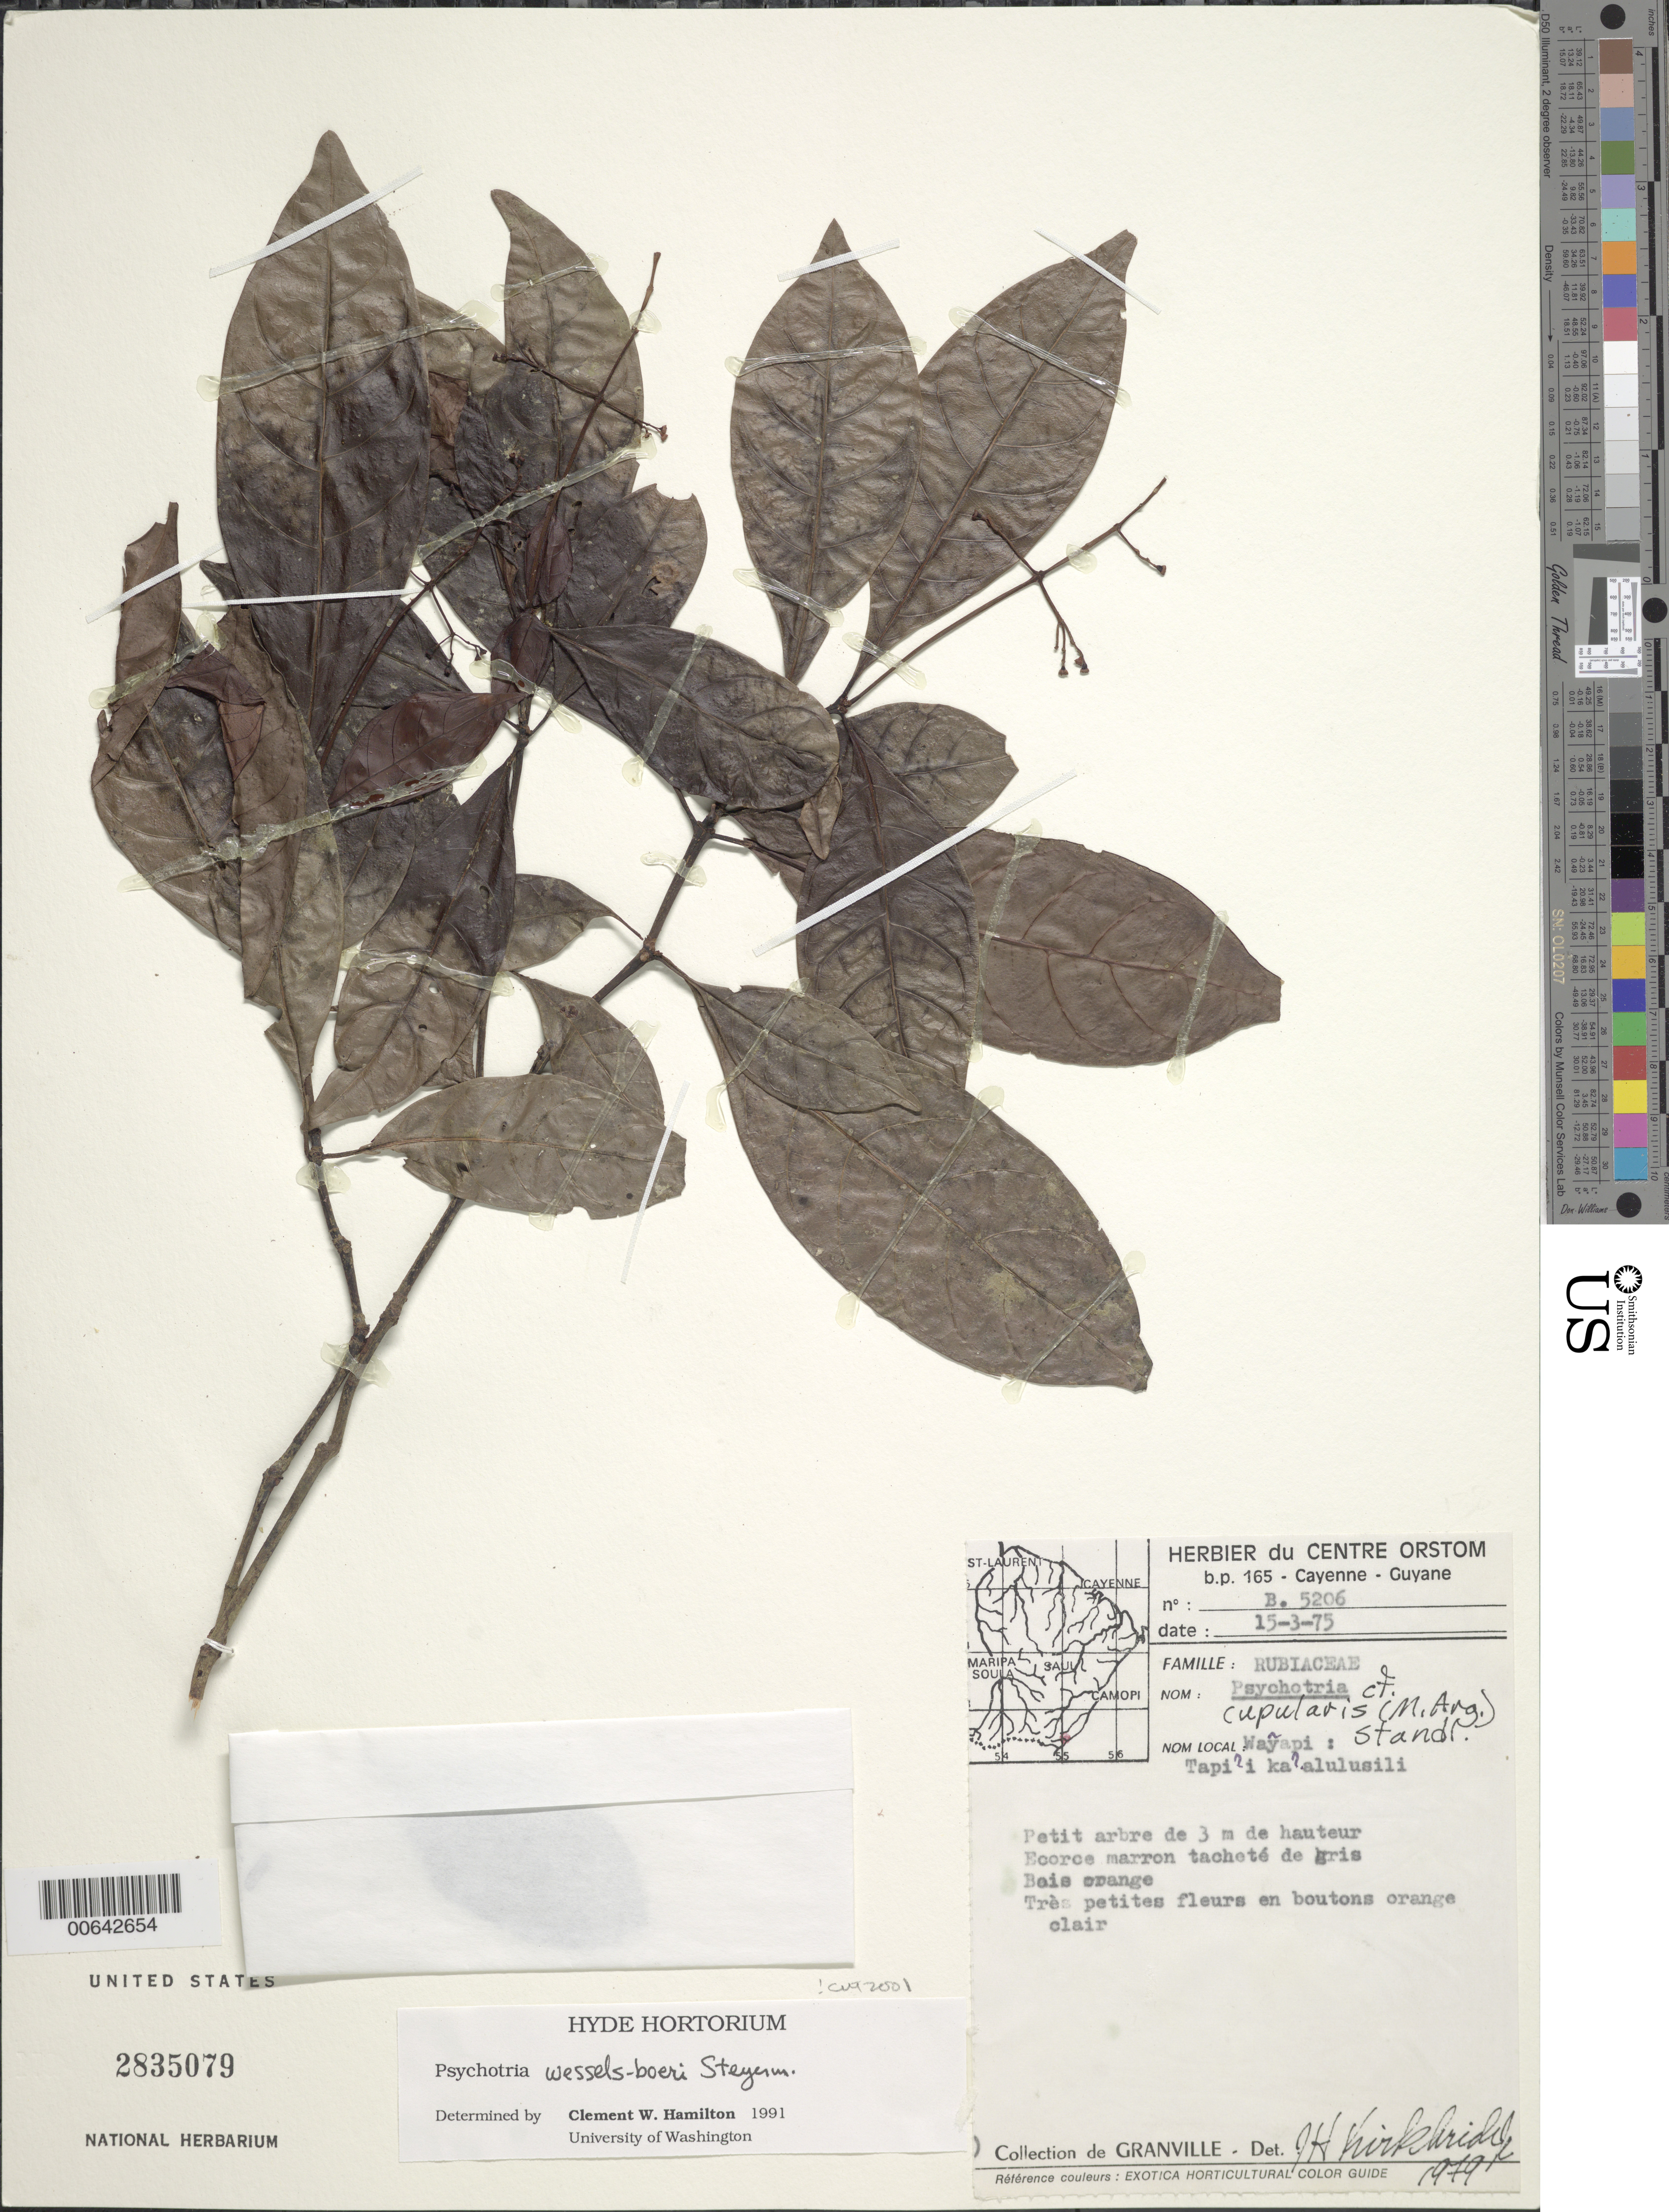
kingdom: Plantae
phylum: Tracheophyta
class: Magnoliopsida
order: Gentianales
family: Rubiaceae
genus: Psychotria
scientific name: Psychotria wessels-boeri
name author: Steyerm.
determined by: Taylor, Charlotte M.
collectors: J.-J. de Granville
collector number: B 5206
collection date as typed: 15-Mar-75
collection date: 1975-03-15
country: French Guiana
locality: Takawana, Haut Oyapock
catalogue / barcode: US 2835079